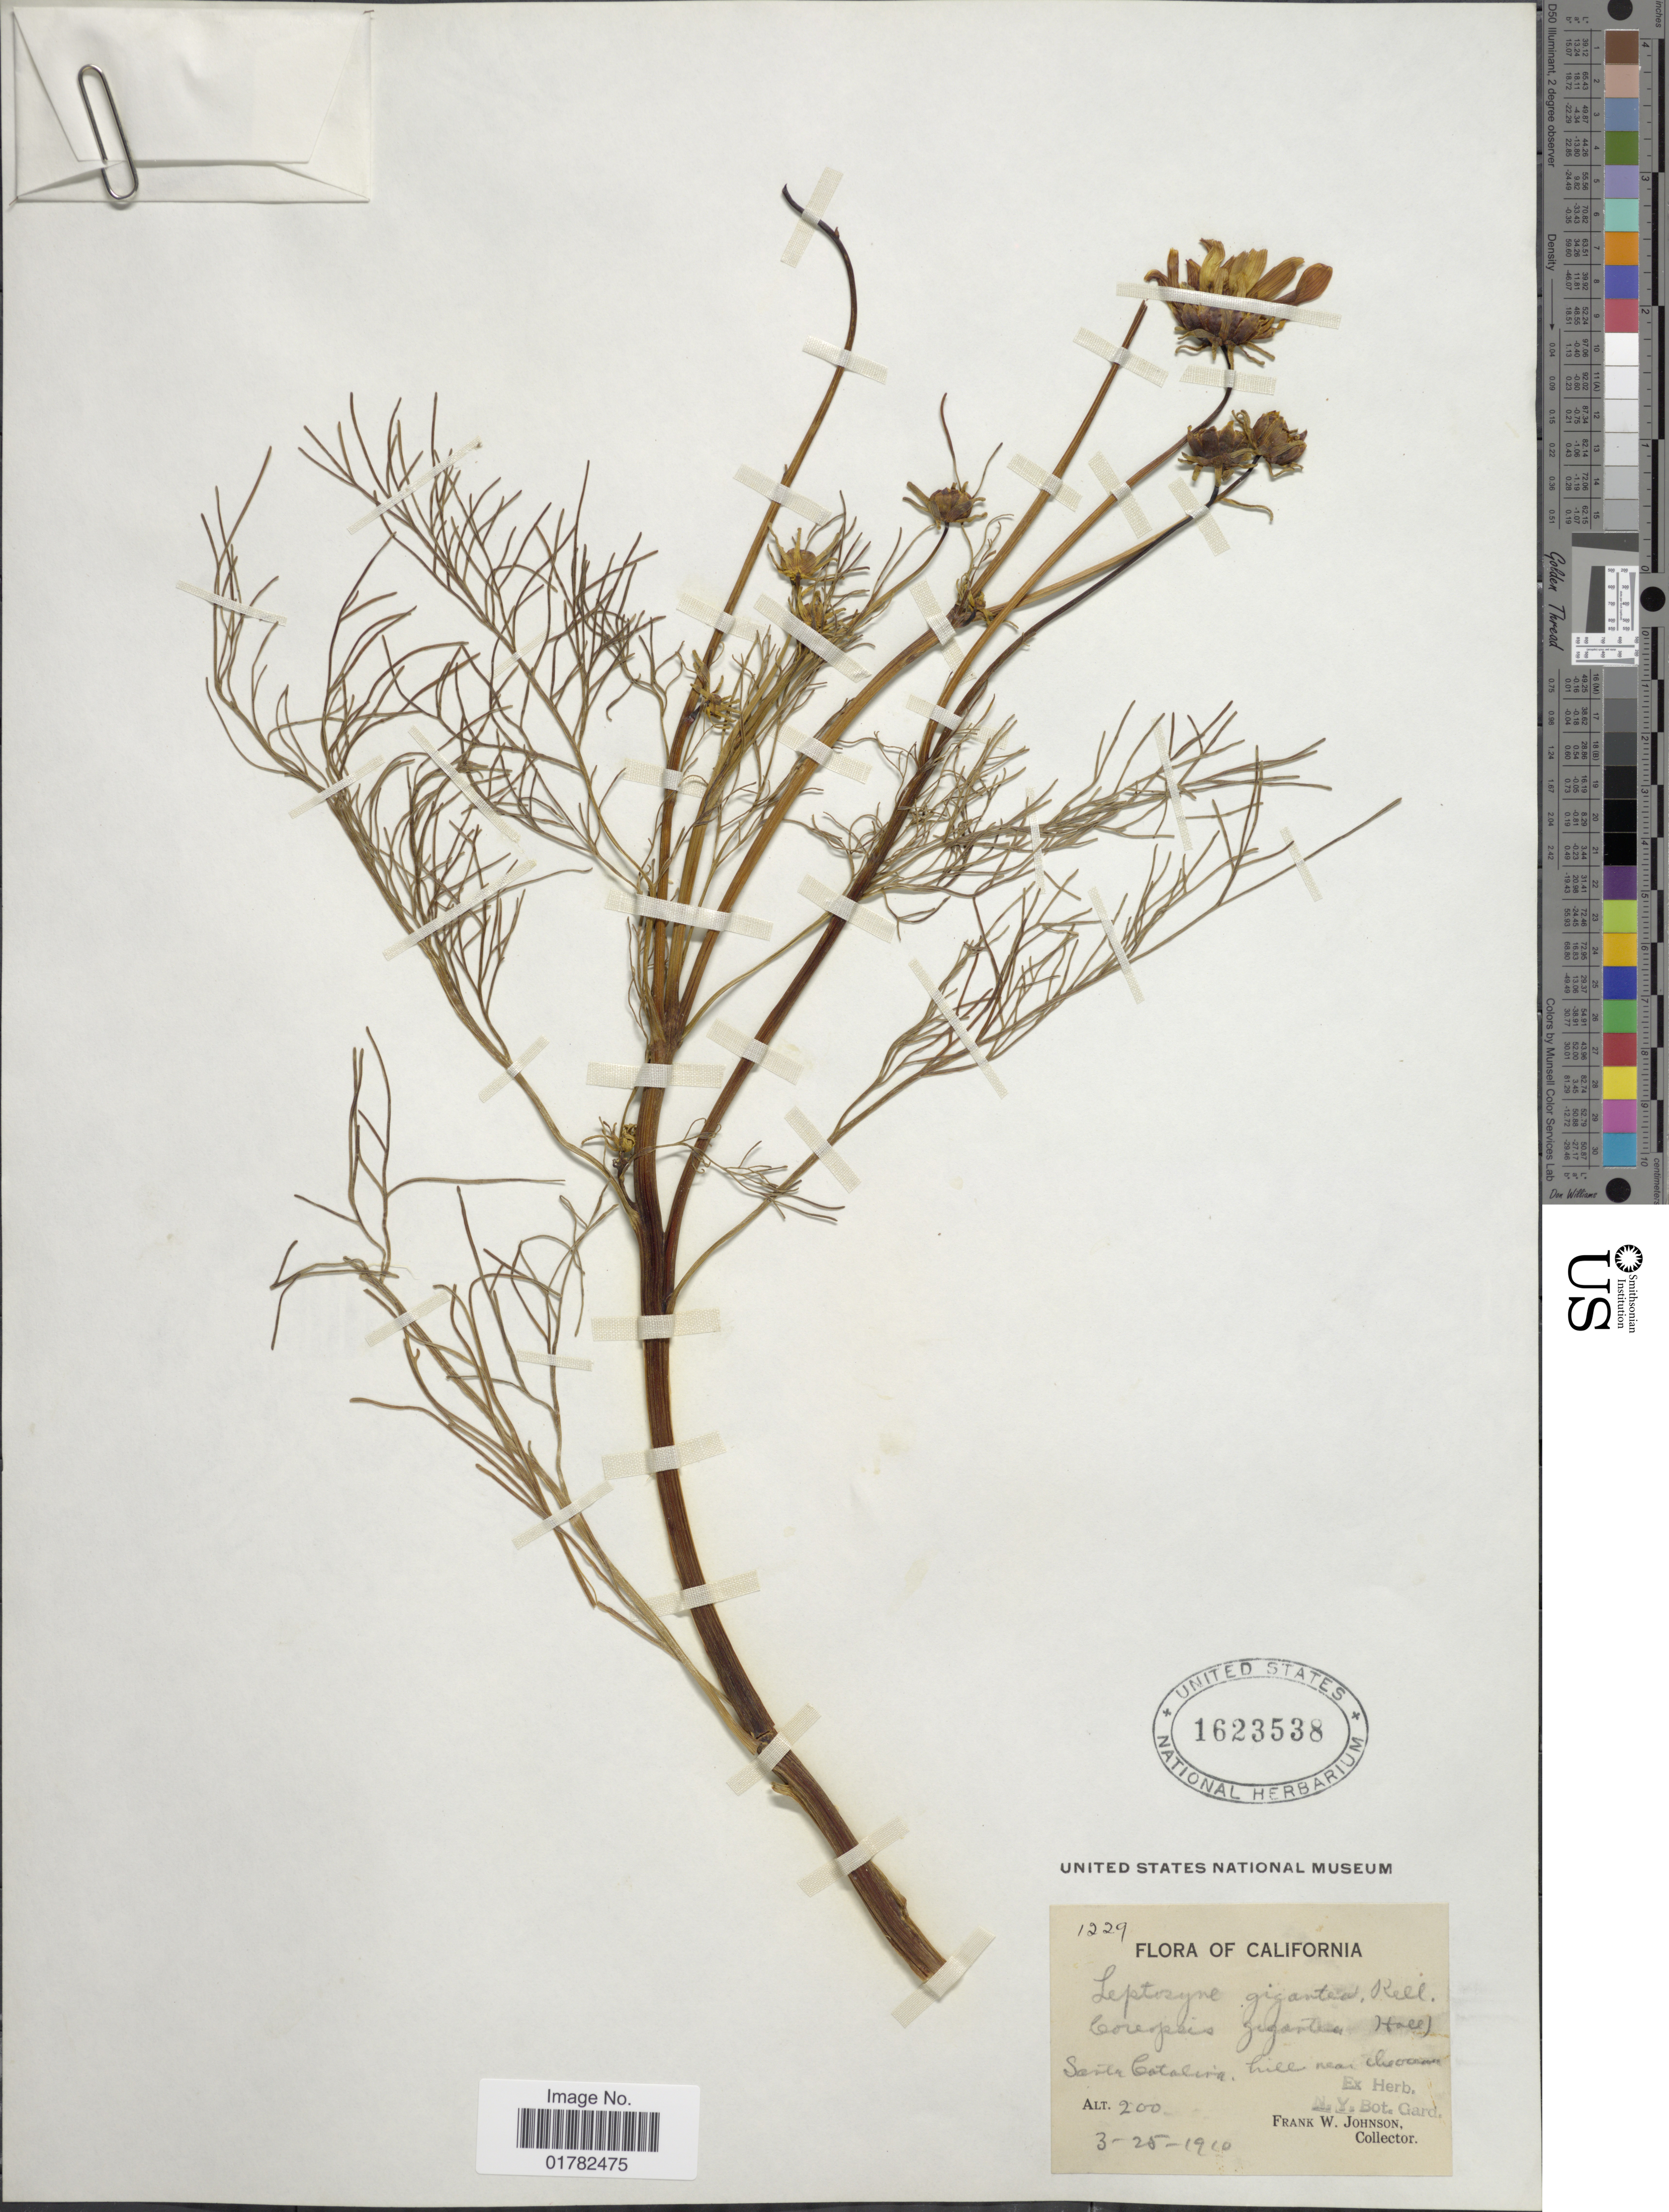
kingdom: Plantae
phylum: Tracheophyta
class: Magnoliopsida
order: Asterales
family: Asteraceae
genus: Coreopsis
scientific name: Coreopsis gigantea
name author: (Kellogg) H.M. Hall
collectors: F. W. Johnson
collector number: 1229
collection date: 1910-03-25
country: United States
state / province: California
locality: Santa Catalina, hill near Checrovan [interpreted]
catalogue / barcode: US 1623538